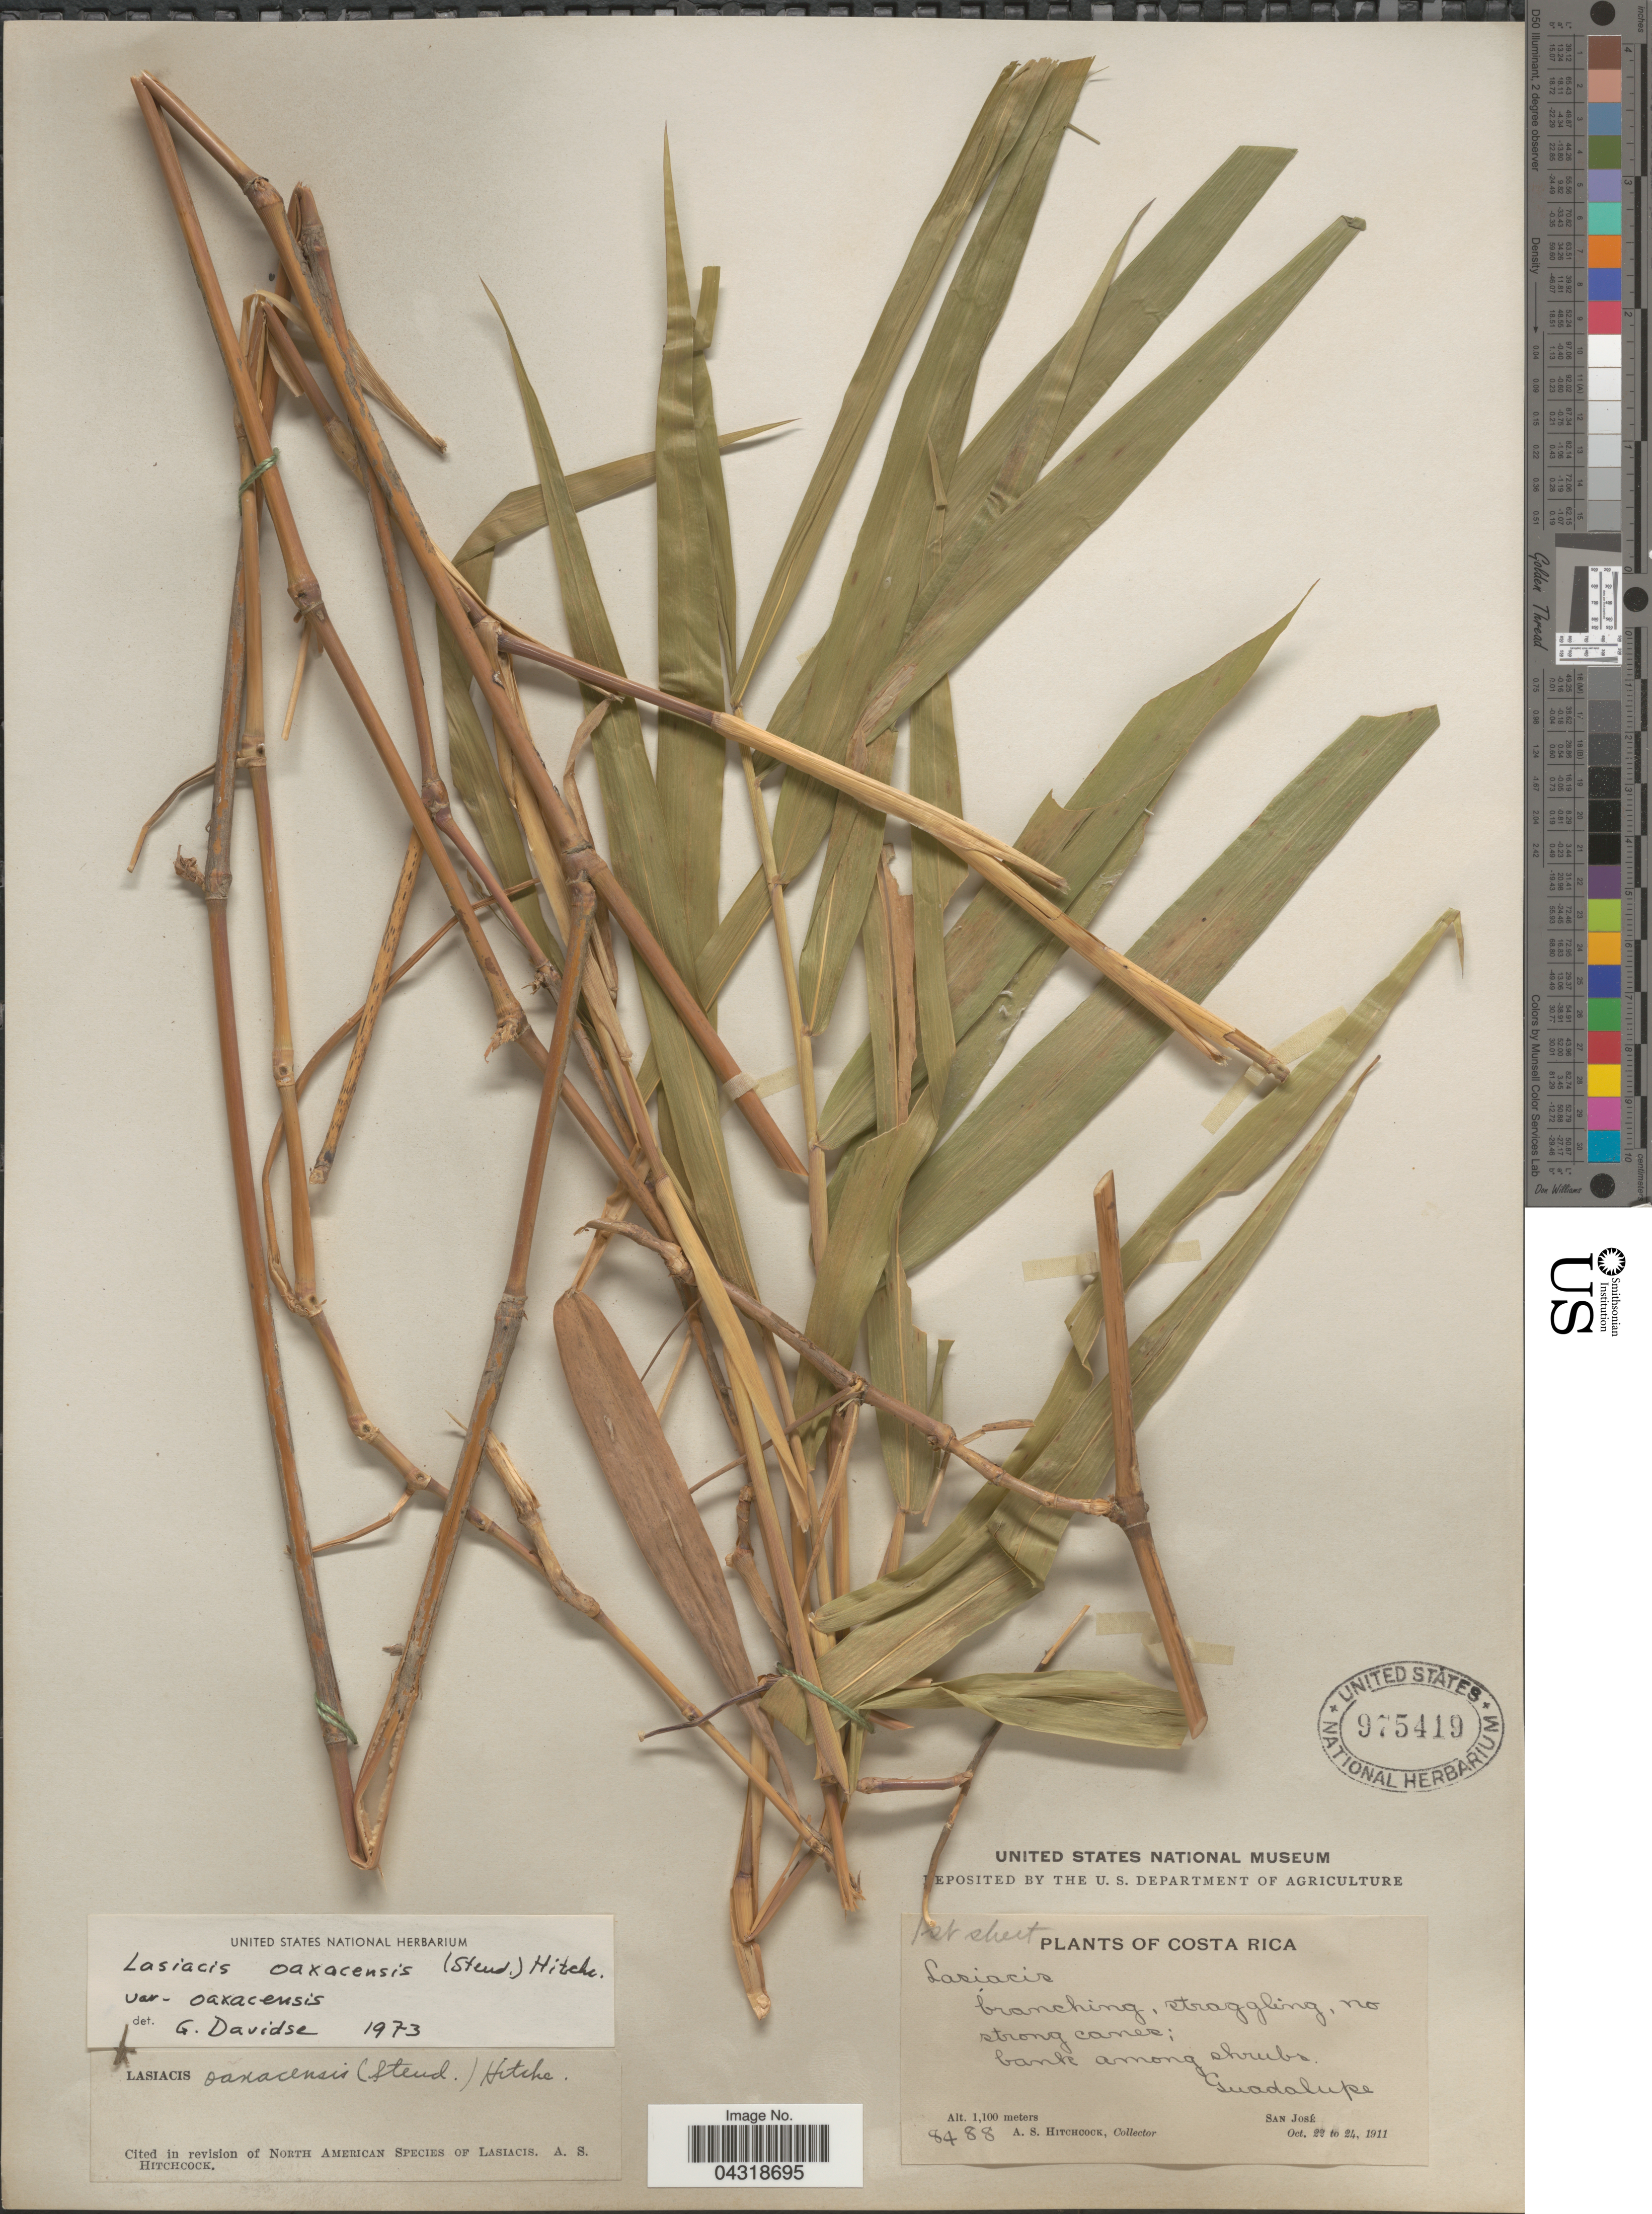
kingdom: Plantae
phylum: Tracheophyta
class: Liliopsida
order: Poales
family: Poaceae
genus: Lasiacis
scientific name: Lasiacis oaxacensis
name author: (Steud.) Hitchc.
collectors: A. S. Hitchcock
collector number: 8488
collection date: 1911-10-22/1911-10-24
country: Costa Rica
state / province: San José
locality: Guadalupe.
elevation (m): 1100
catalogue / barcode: US 975419